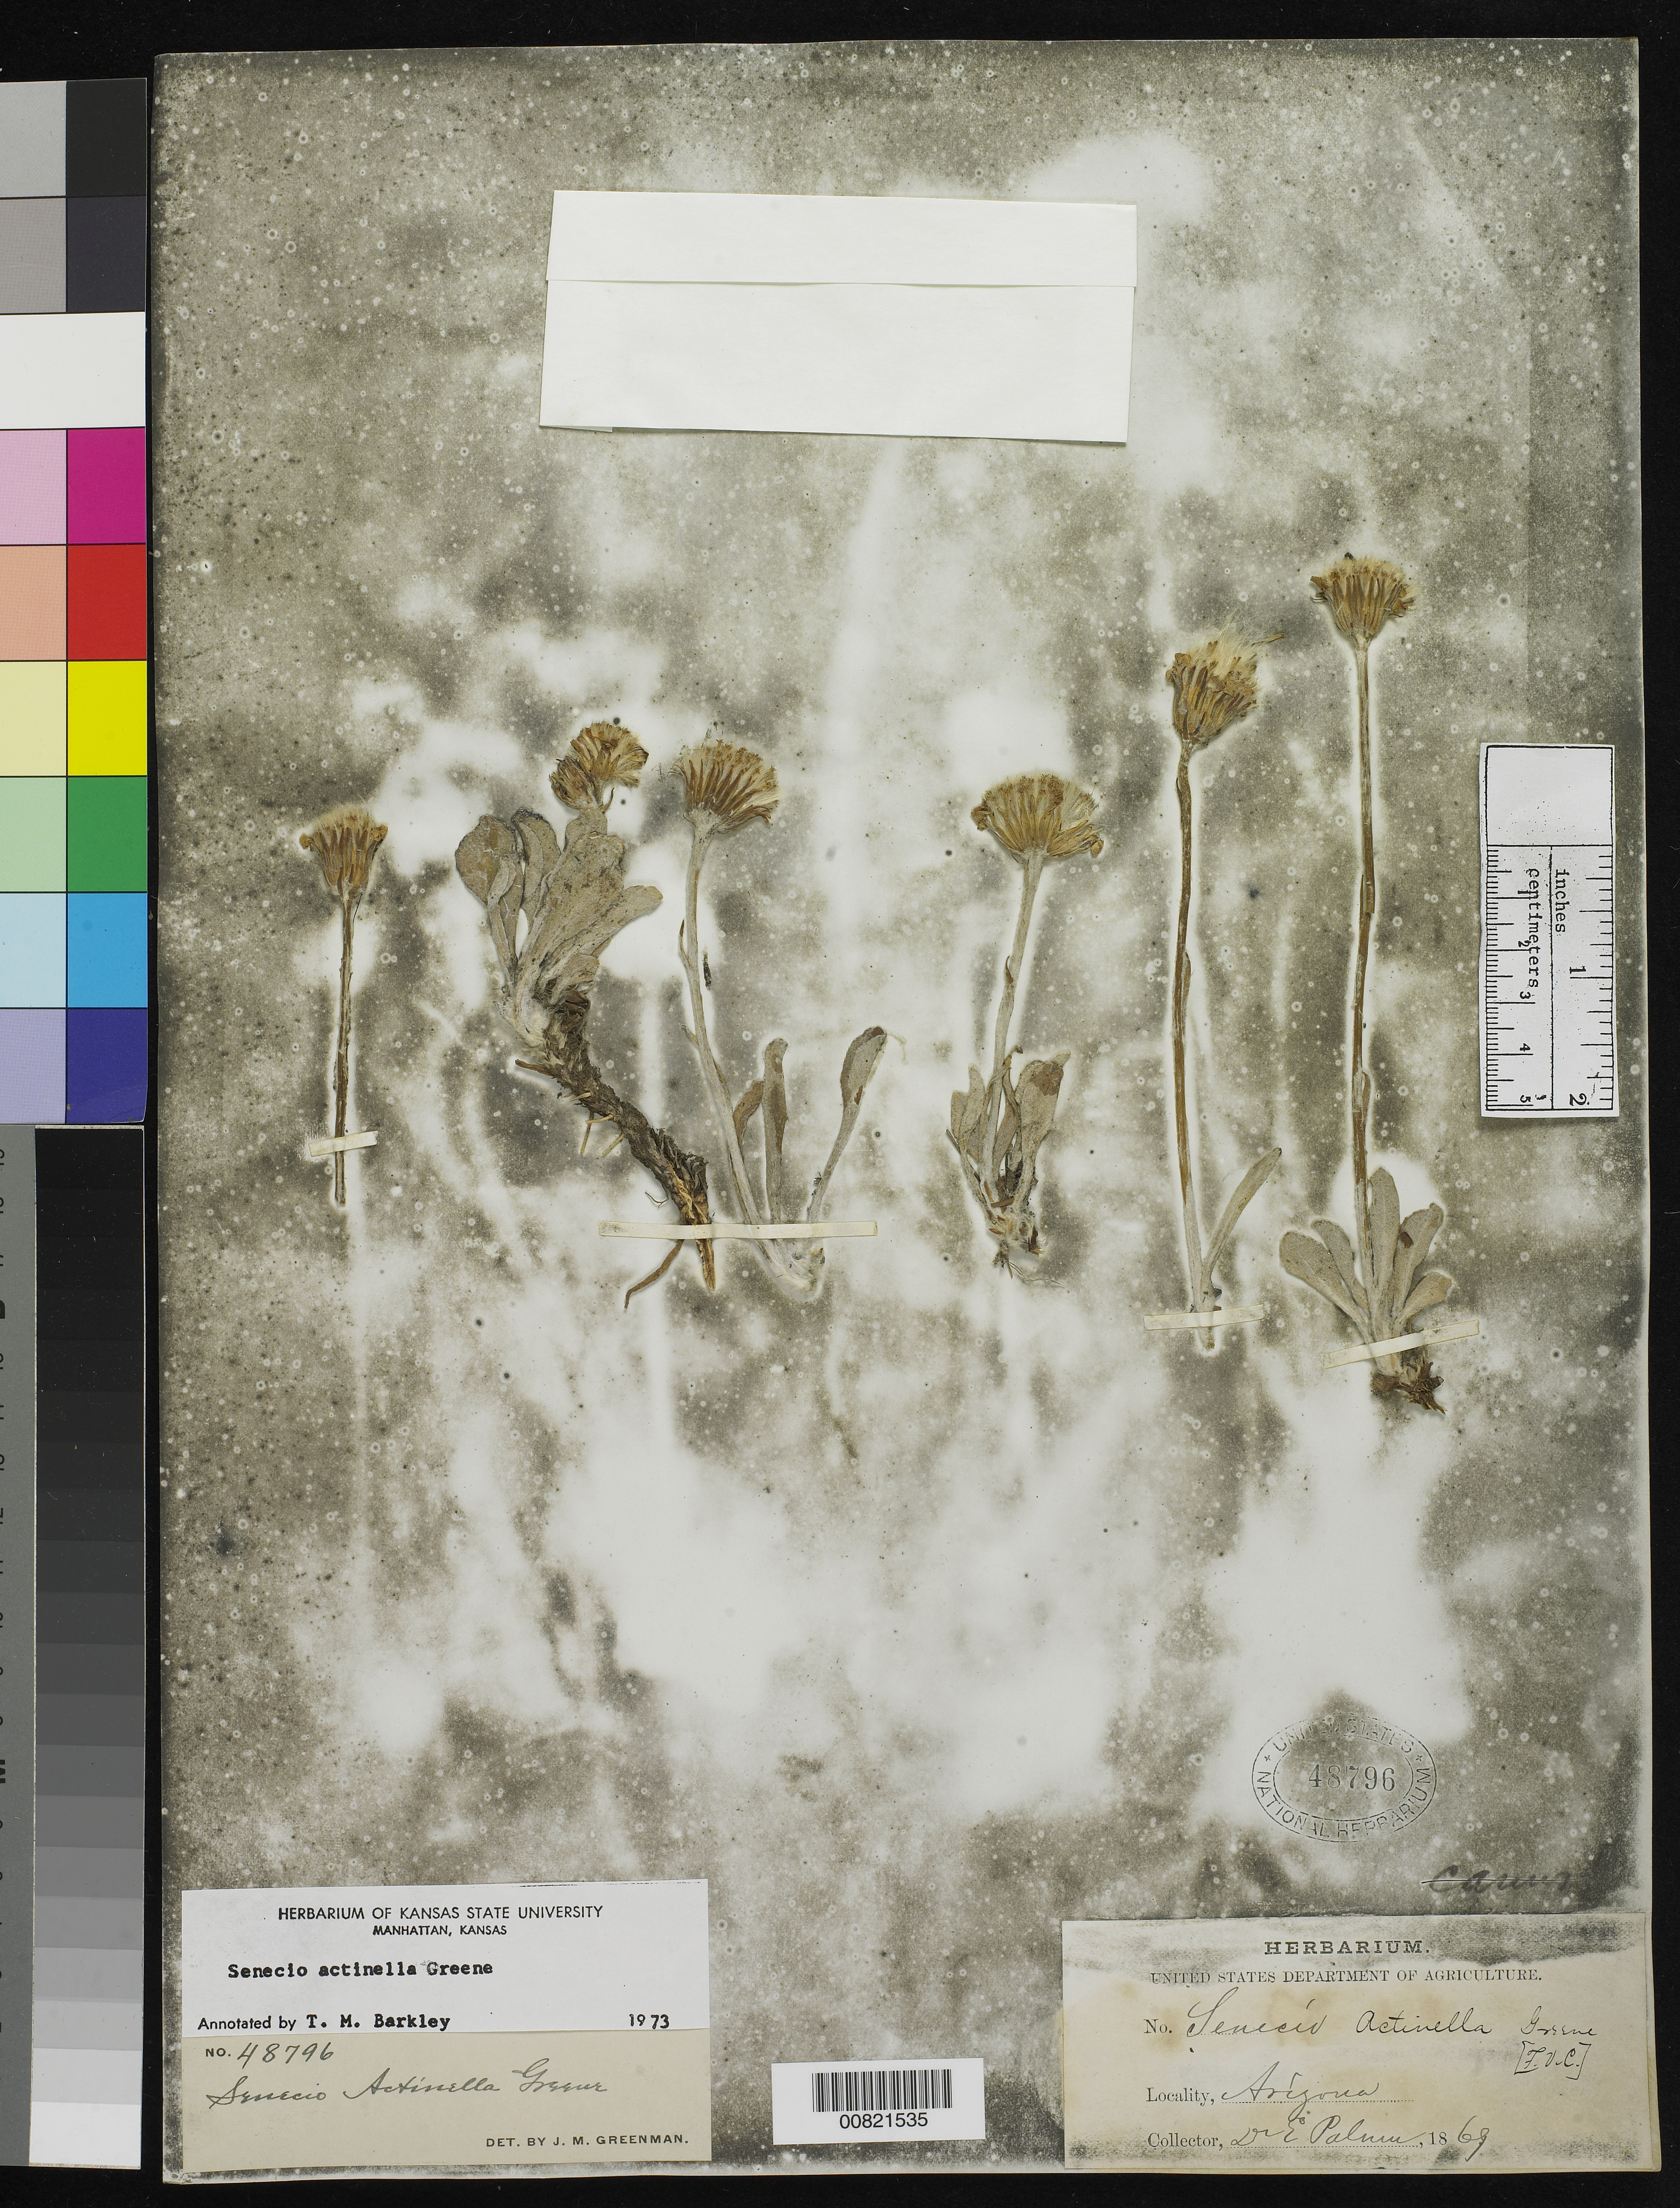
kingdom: Plantae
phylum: Tracheophyta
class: Magnoliopsida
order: Asterales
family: Asteraceae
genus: Senecio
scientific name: Senecio actinella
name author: Greene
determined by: Barkley, Theodore M.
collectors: E. Palmer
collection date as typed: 1869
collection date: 1869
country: United States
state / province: Arizona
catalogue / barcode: US 48796